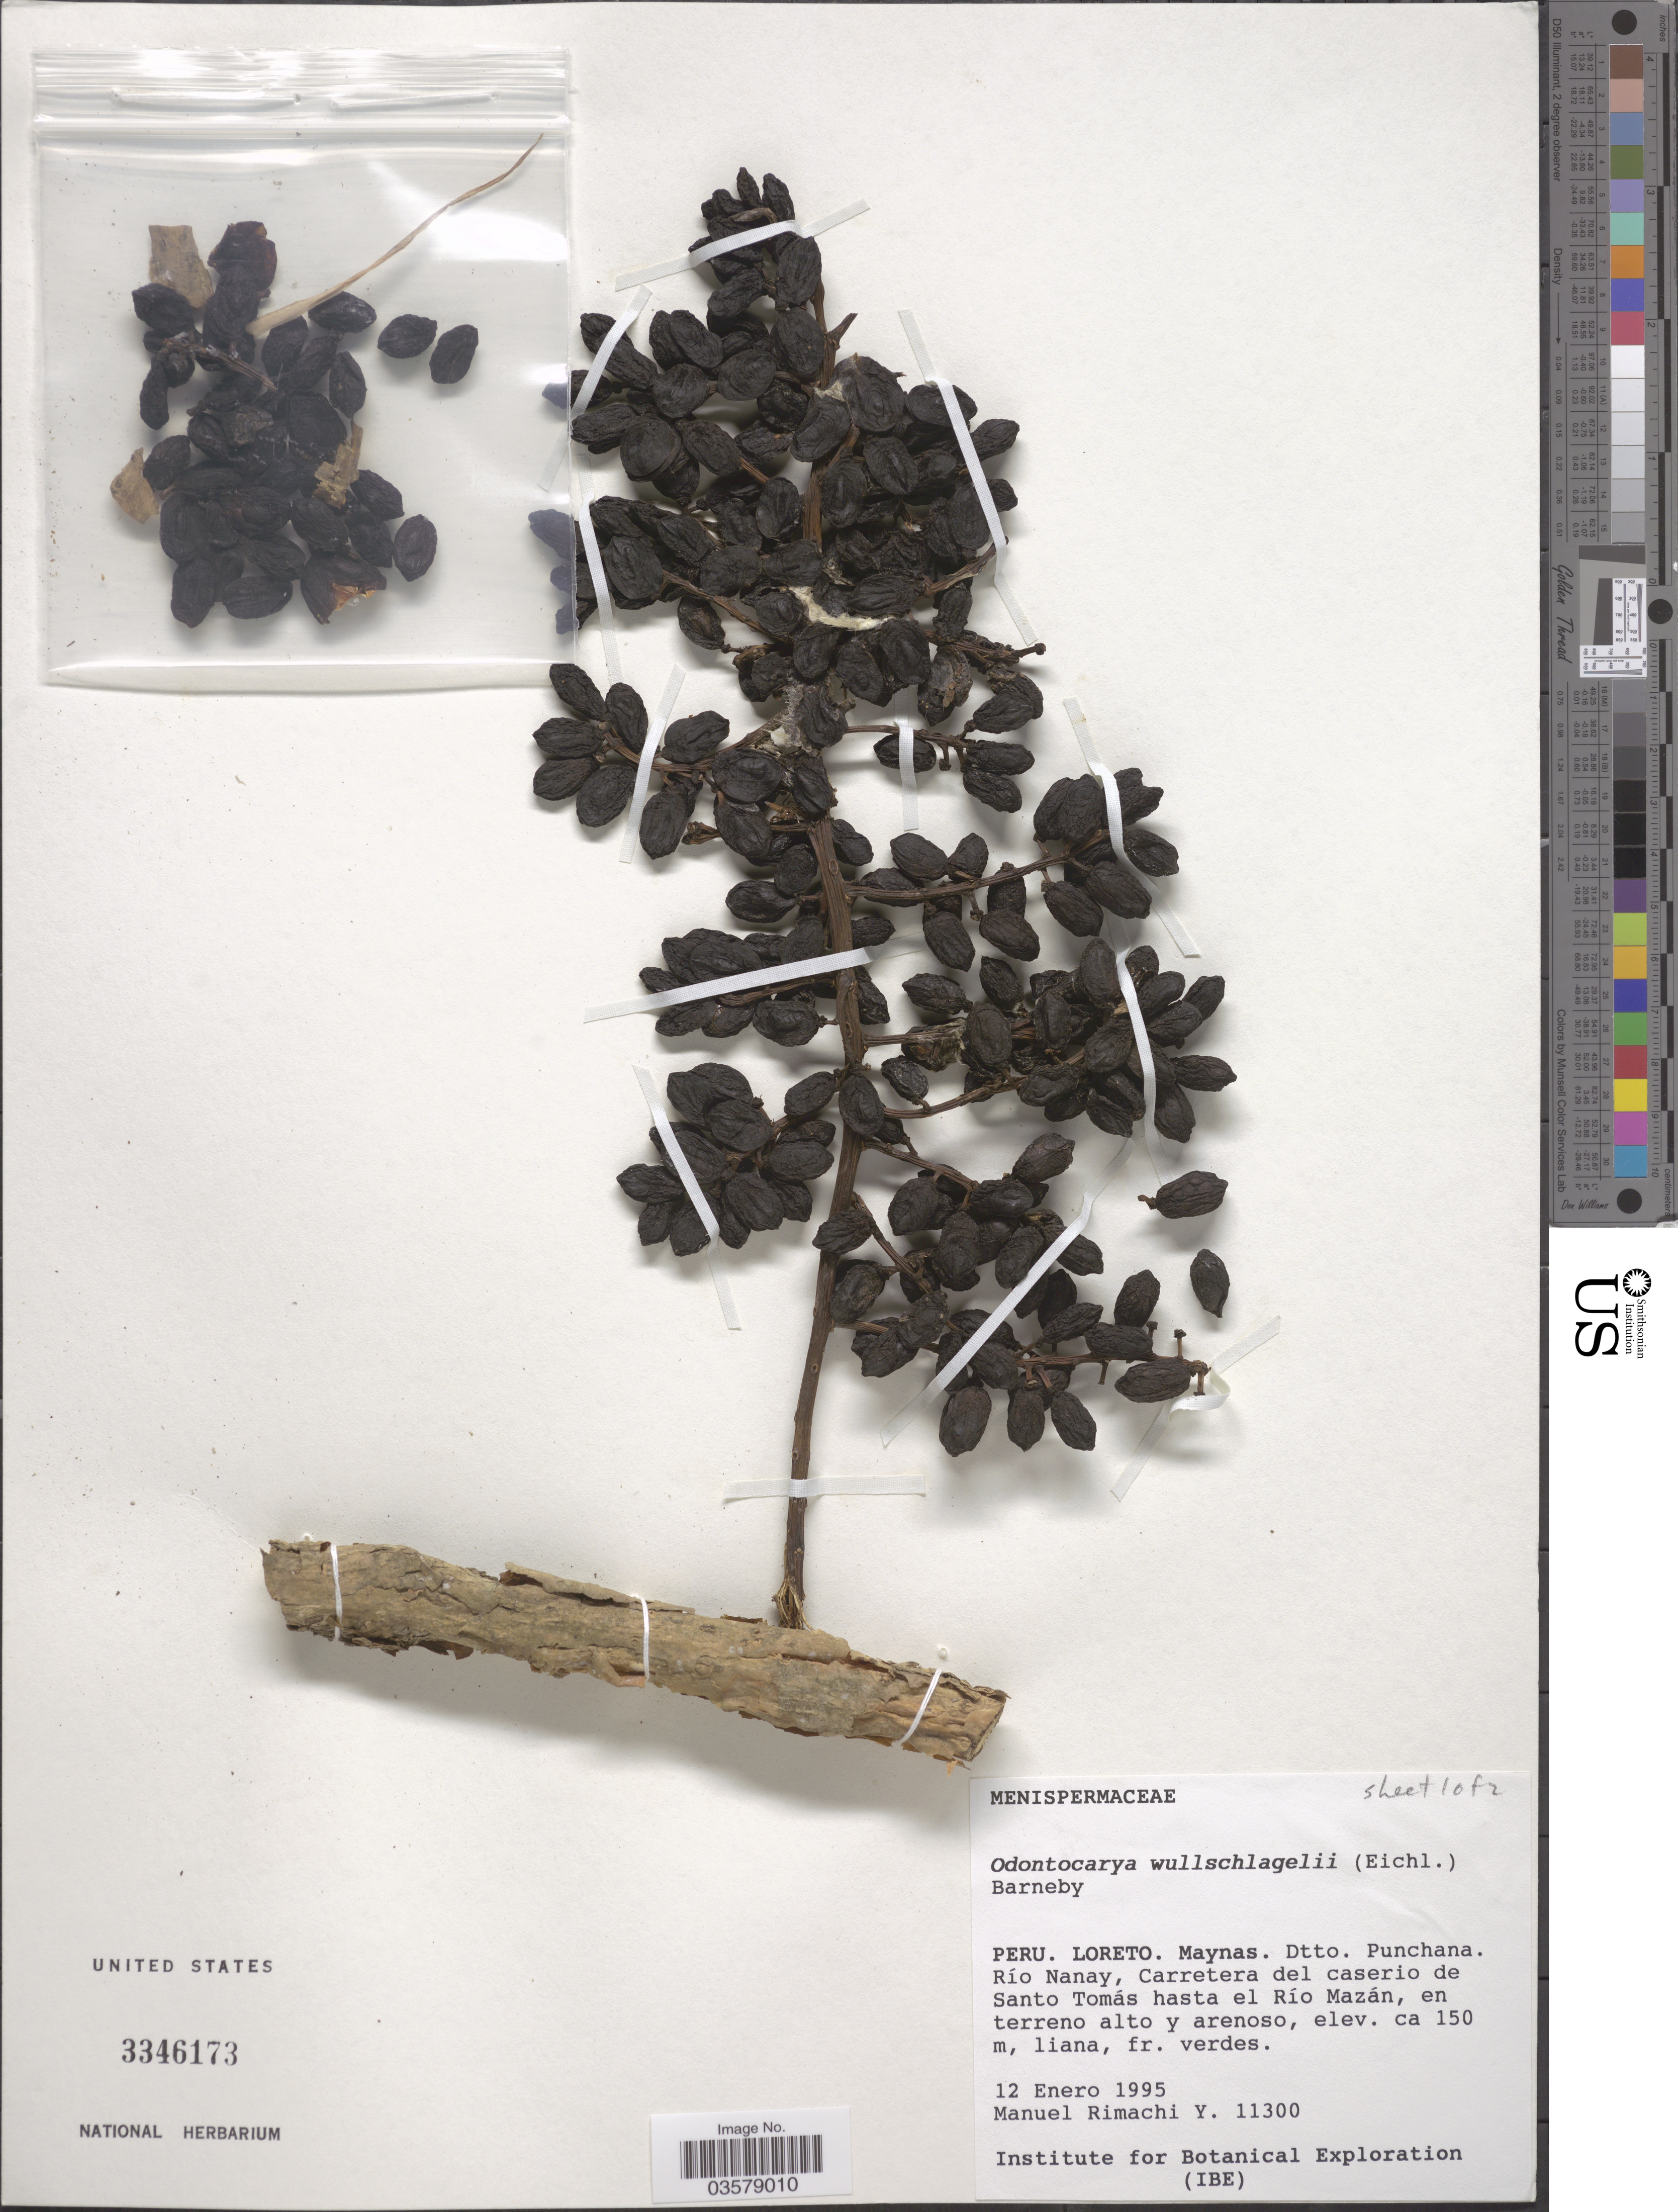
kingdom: Plantae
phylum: Tracheophyta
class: Magnoliopsida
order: Ranunculales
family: Menispermaceae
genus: Odontocarya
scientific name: Odontocarya wullschlaegelii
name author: (Eichler) Barneby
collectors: M. Rimachi Y.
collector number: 11300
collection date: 1995-01-12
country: Peru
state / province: Loreto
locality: Maynas. Dtto. Punchana. Río Nanay, Carretera de caserio de Santo Tomás hasta el Río Mazán.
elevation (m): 150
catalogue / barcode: US 3346173